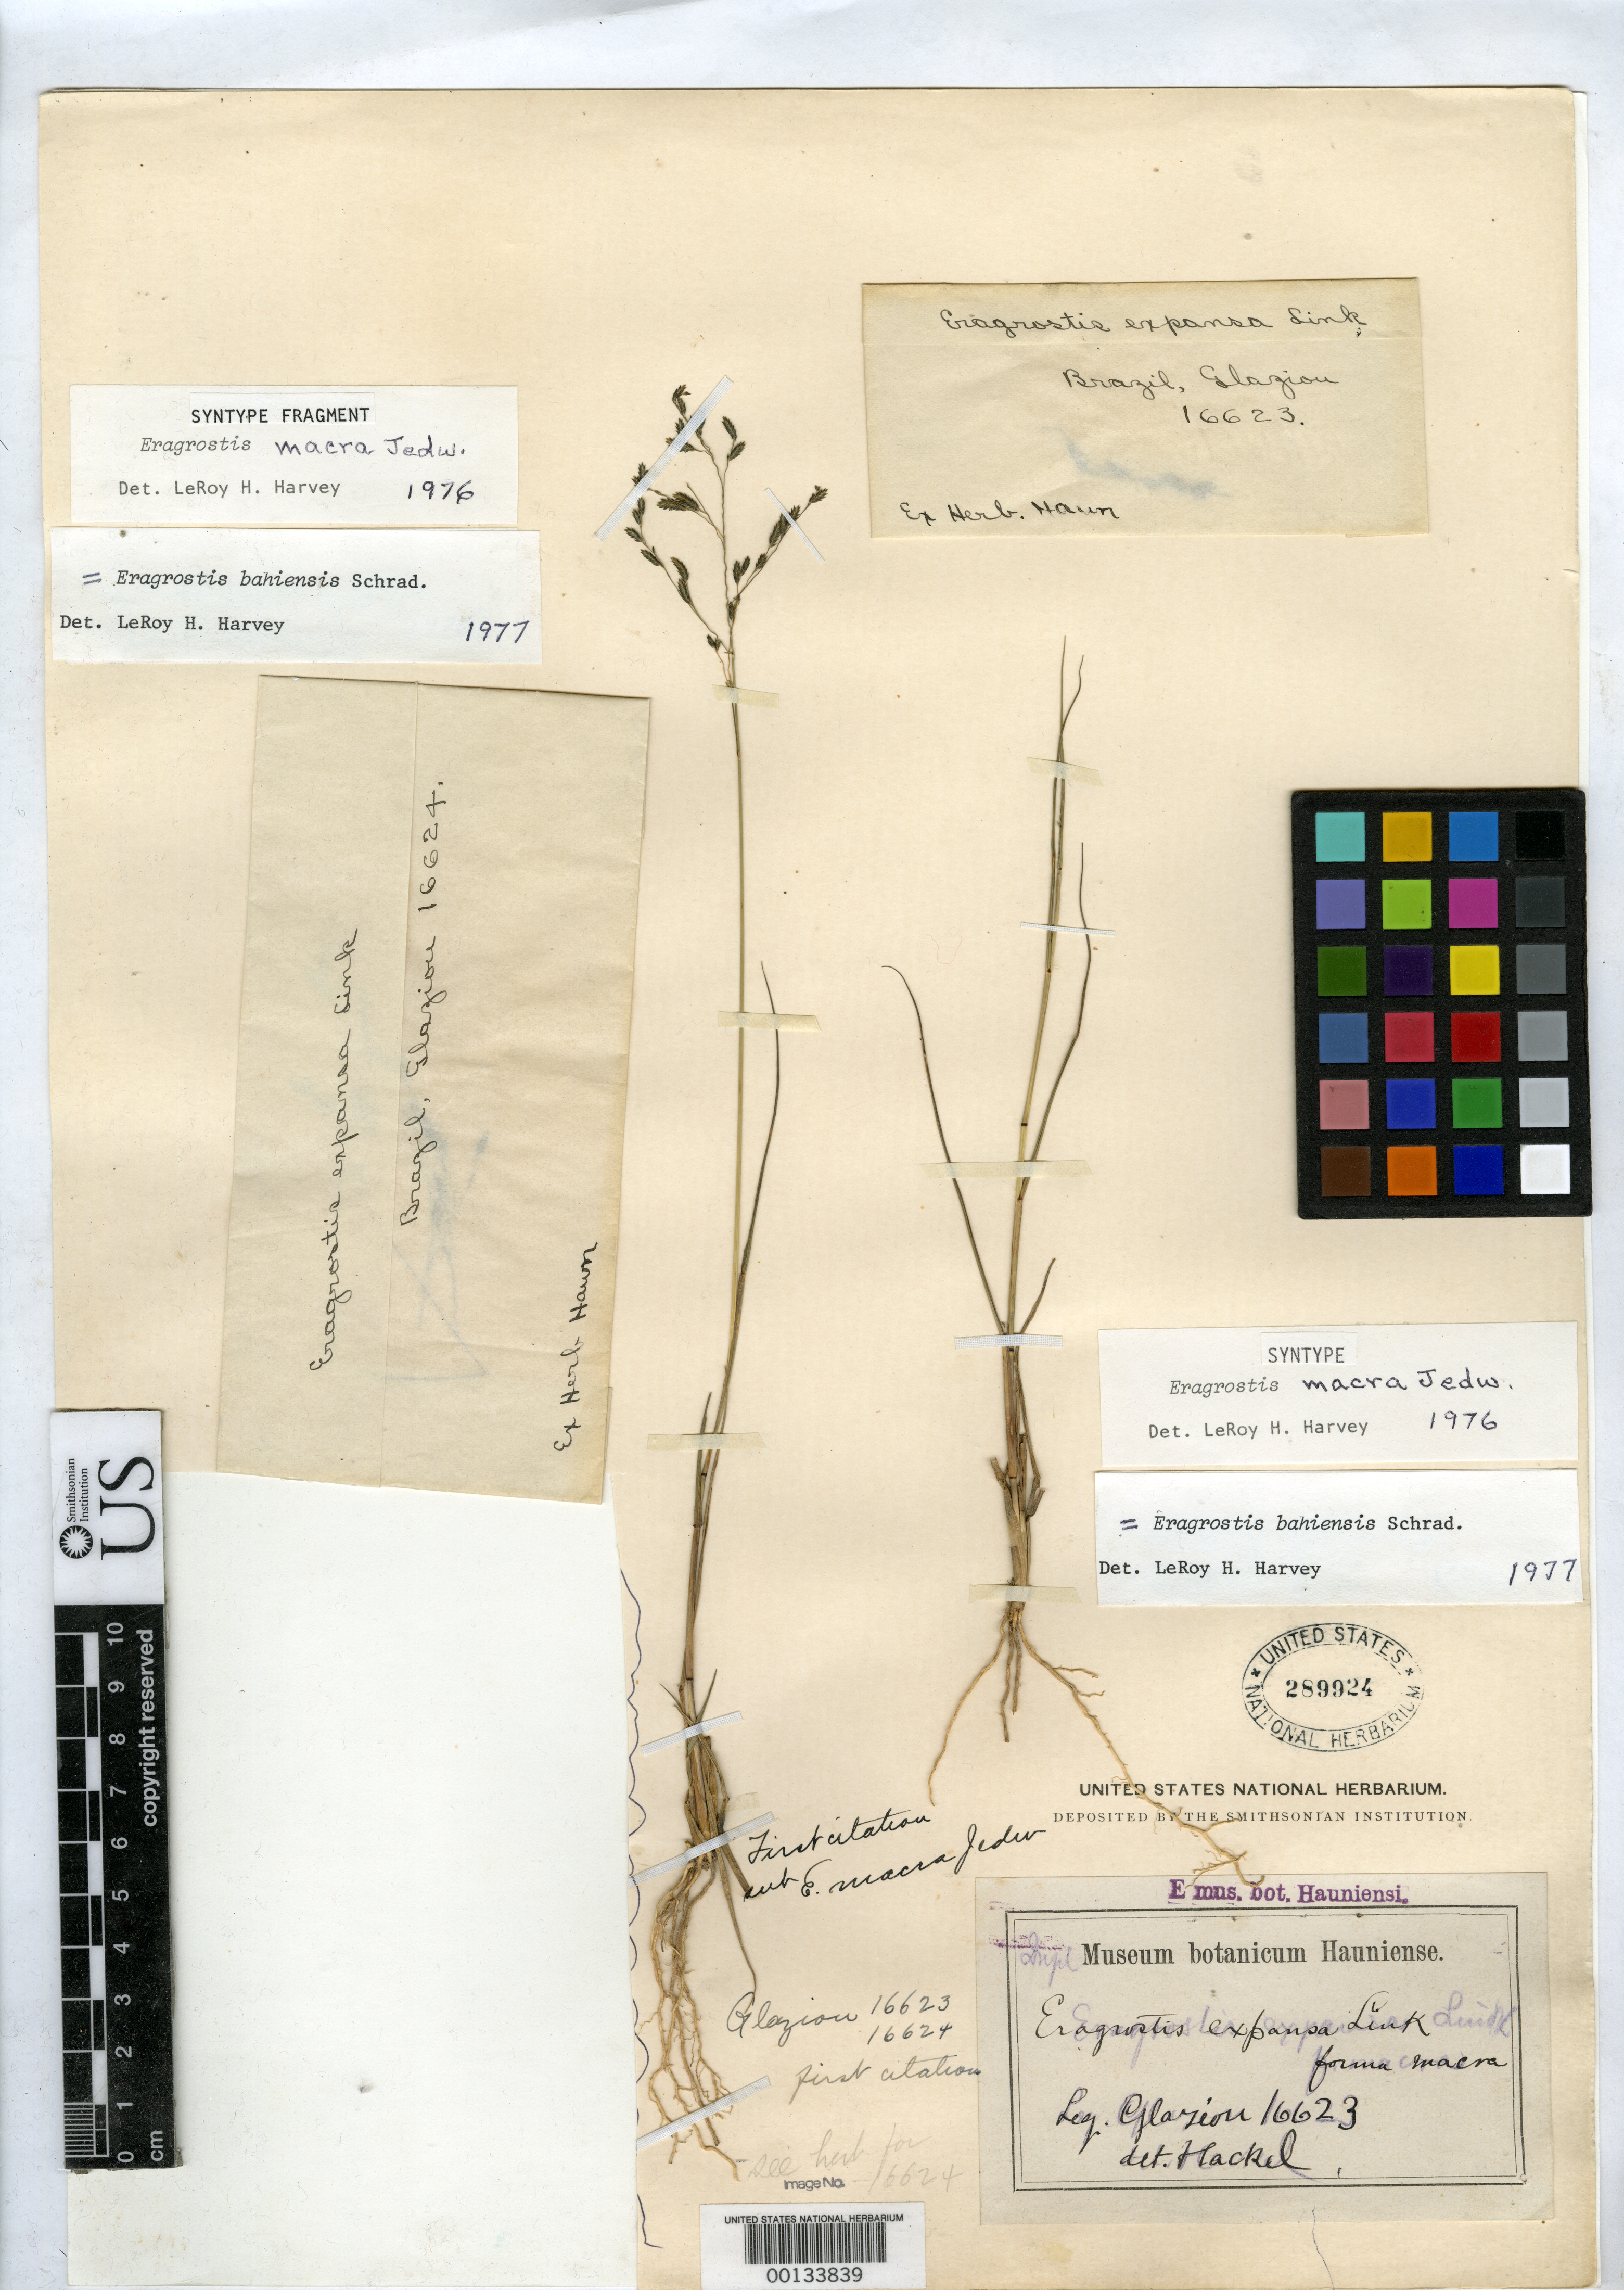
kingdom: Plantae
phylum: Tracheophyta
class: Liliopsida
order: Poales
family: Poaceae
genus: Eragrostis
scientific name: Eragrostis macra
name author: Jedwabn.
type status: Syntype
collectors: A. F. M. Glaziou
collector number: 16624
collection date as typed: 03 Nov 1887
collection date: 1887-11-03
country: Brazil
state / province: Minas Gerais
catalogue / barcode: US 289924